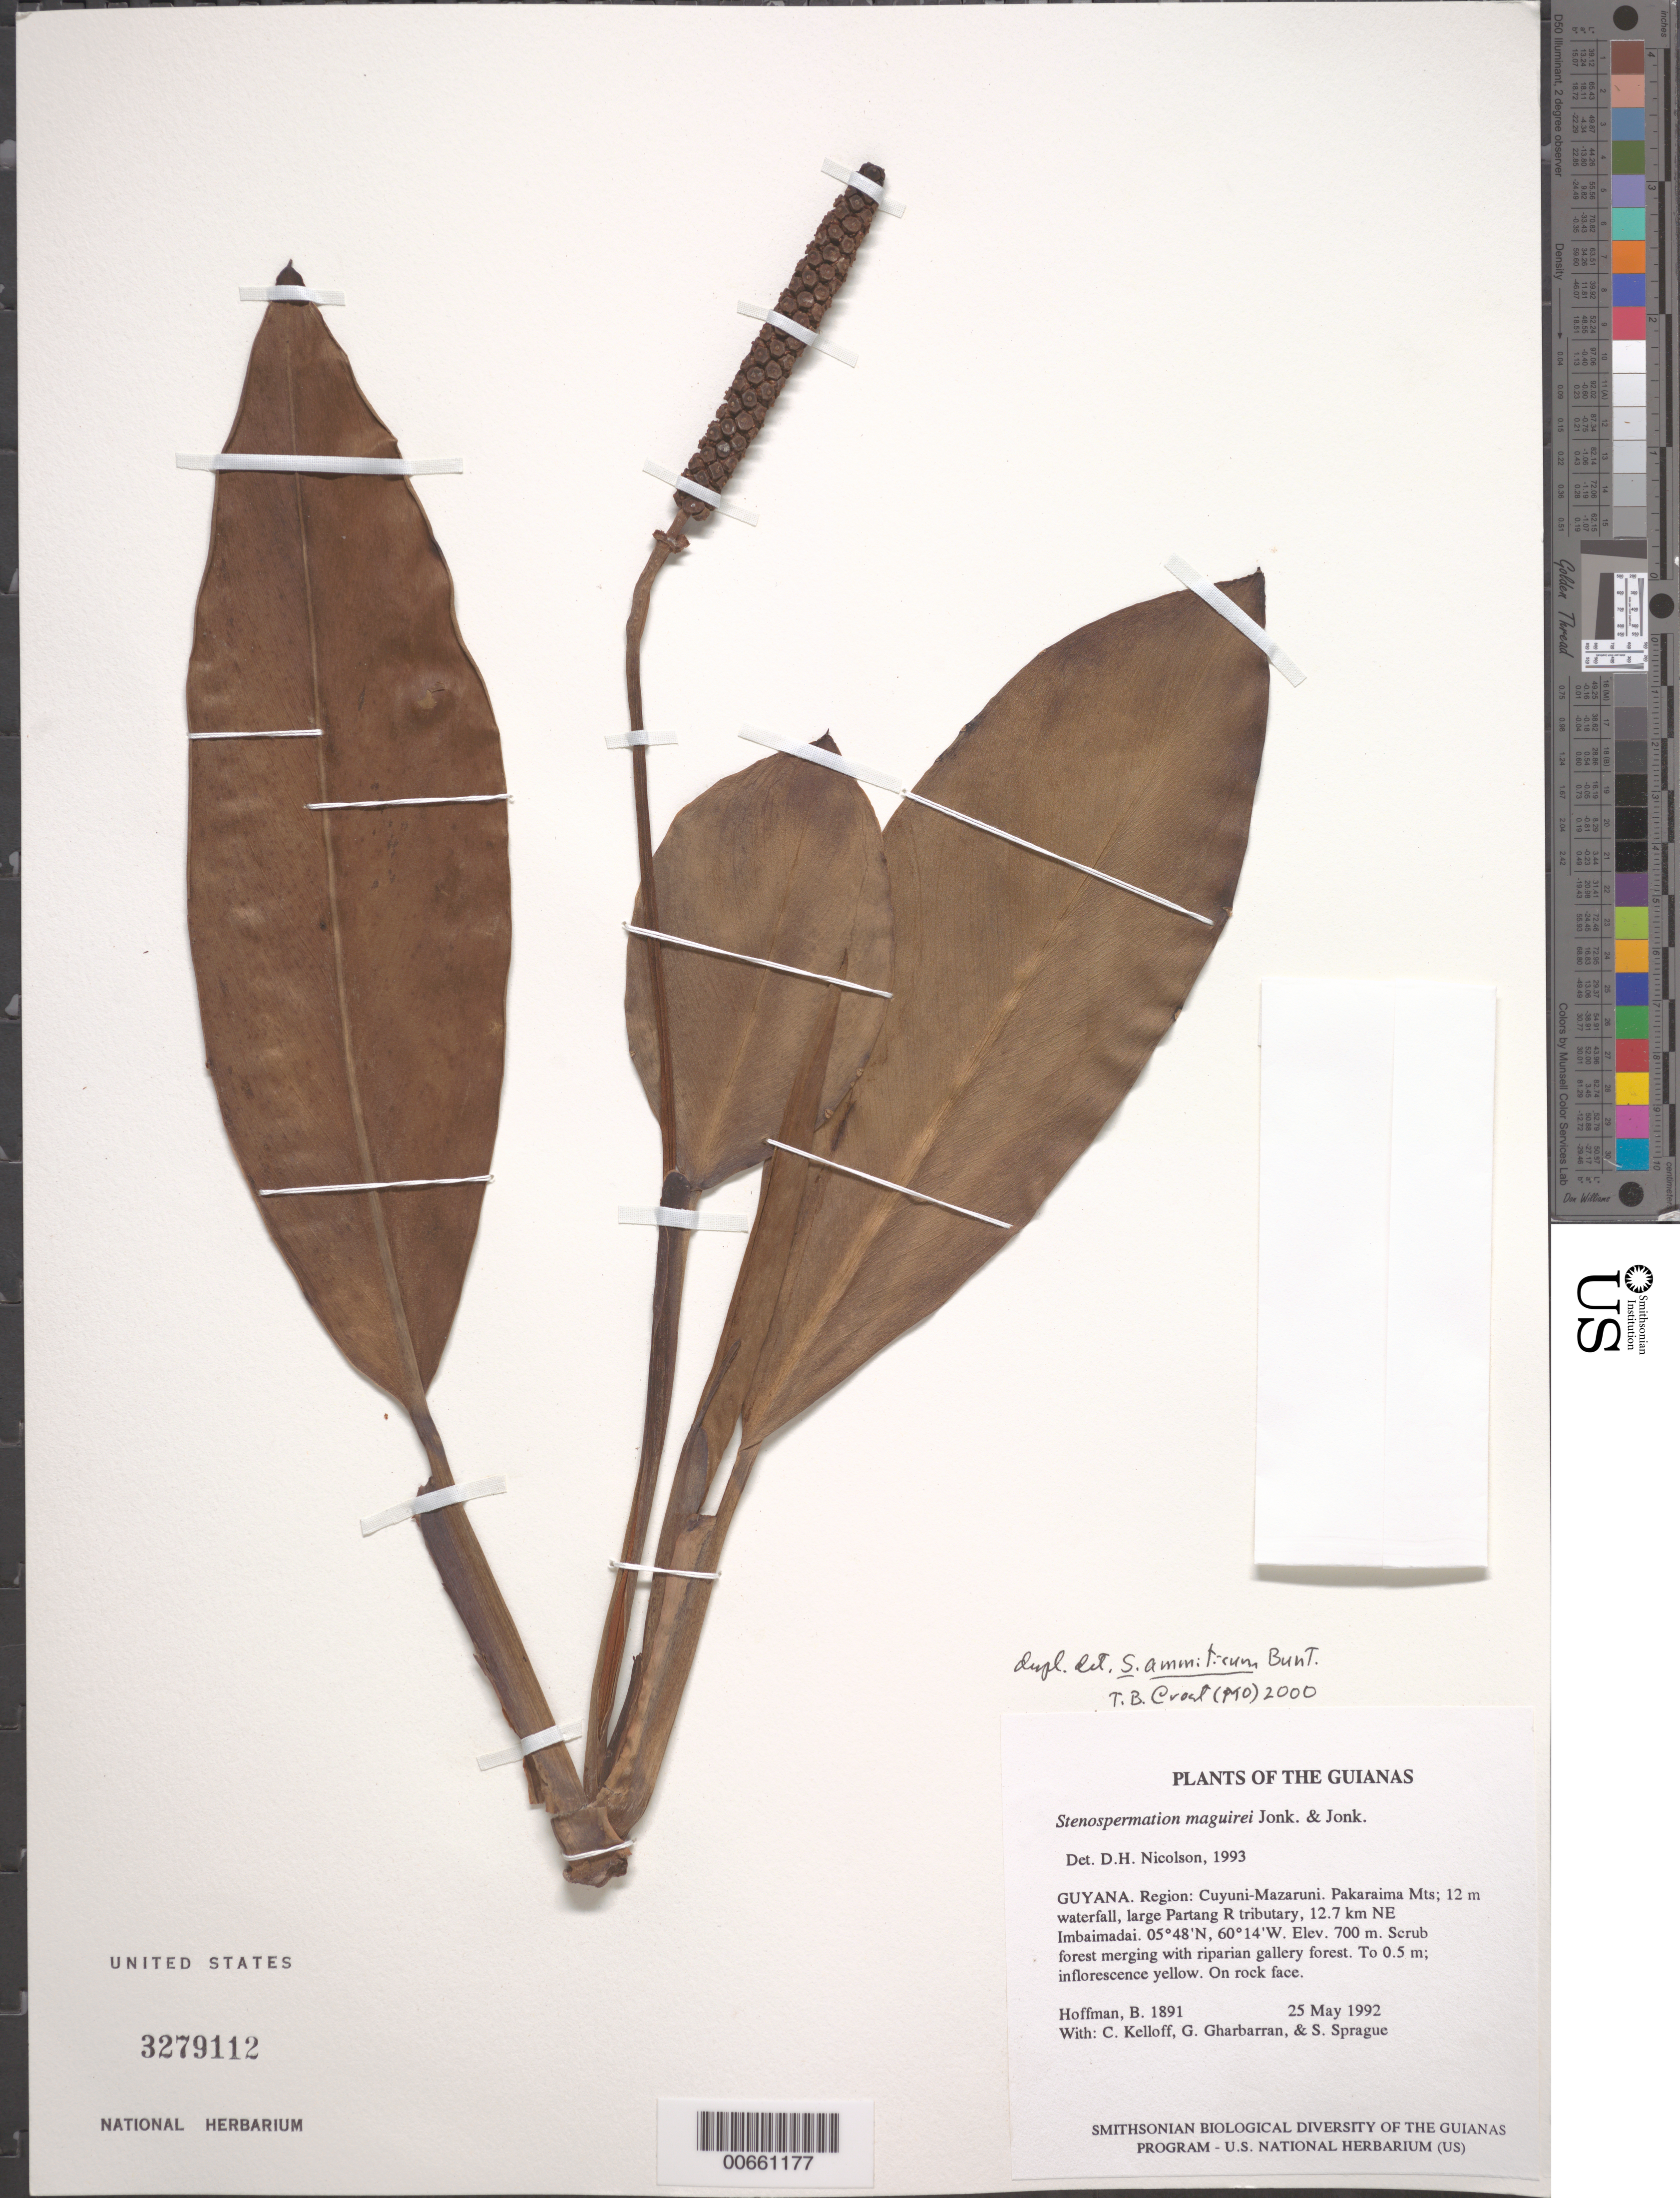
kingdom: Plantae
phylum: Tracheophyta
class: Liliopsida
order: Alismatales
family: Araceae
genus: Stenospermation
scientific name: Stenospermation ammiticum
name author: G.S. Bunting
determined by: Croat, Thomas B., Missouri Botanical Garden (MO)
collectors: B. Hoffman, C. L. Kelloff, G. Gharbarran & S. Sprague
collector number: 1891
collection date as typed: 25 May 1992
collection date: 1992-05-25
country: Guyana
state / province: Cuyuni-Mazaruni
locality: Pakaraima Mts; 12 m waterfall, large Partang River tributary, 12.7 km NE of Imbaimadai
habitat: Scrub forest merging with riparian gallery forest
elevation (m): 700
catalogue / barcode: US 3279112